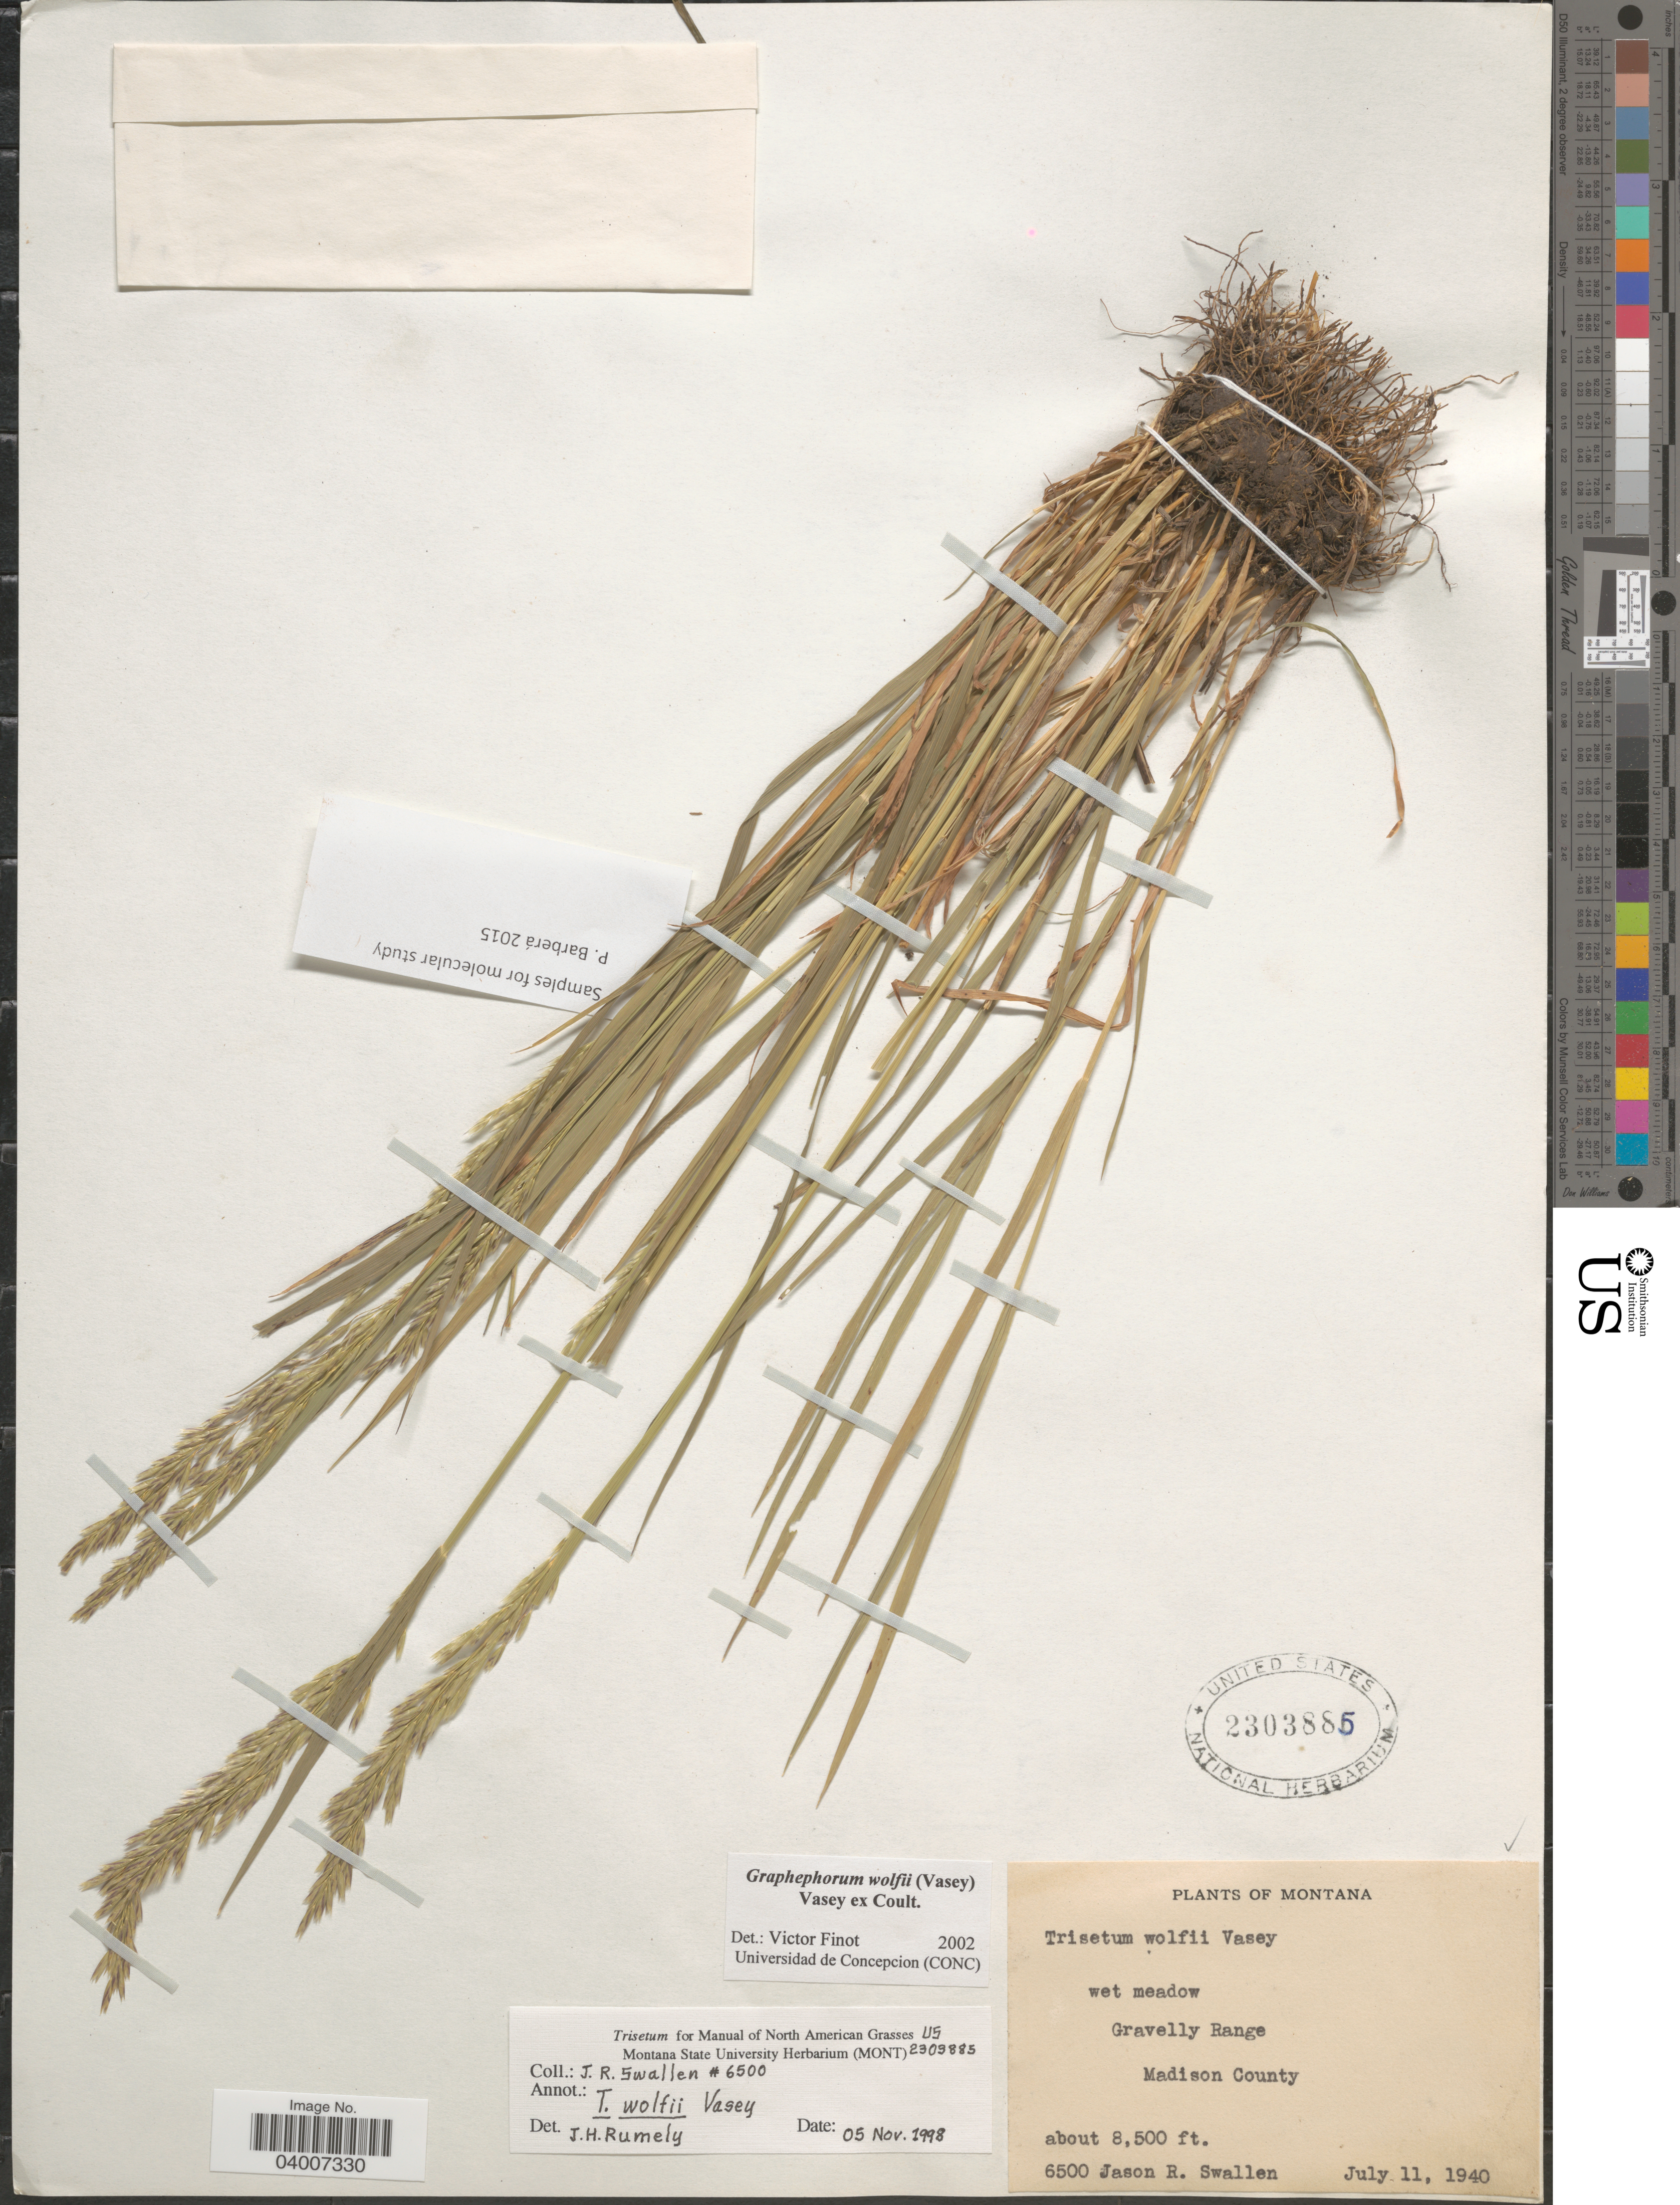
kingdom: Plantae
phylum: Tracheophyta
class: Liliopsida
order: Poales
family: Poaceae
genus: Graphephorum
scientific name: Graphephorum wolfii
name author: (E. Fourn.) Vasey ex Coult.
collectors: J. R. Swallen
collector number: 6500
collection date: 1940-07-11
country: United States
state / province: Montana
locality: Gravelly Range. Madison County.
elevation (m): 2591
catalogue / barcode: US 2303885